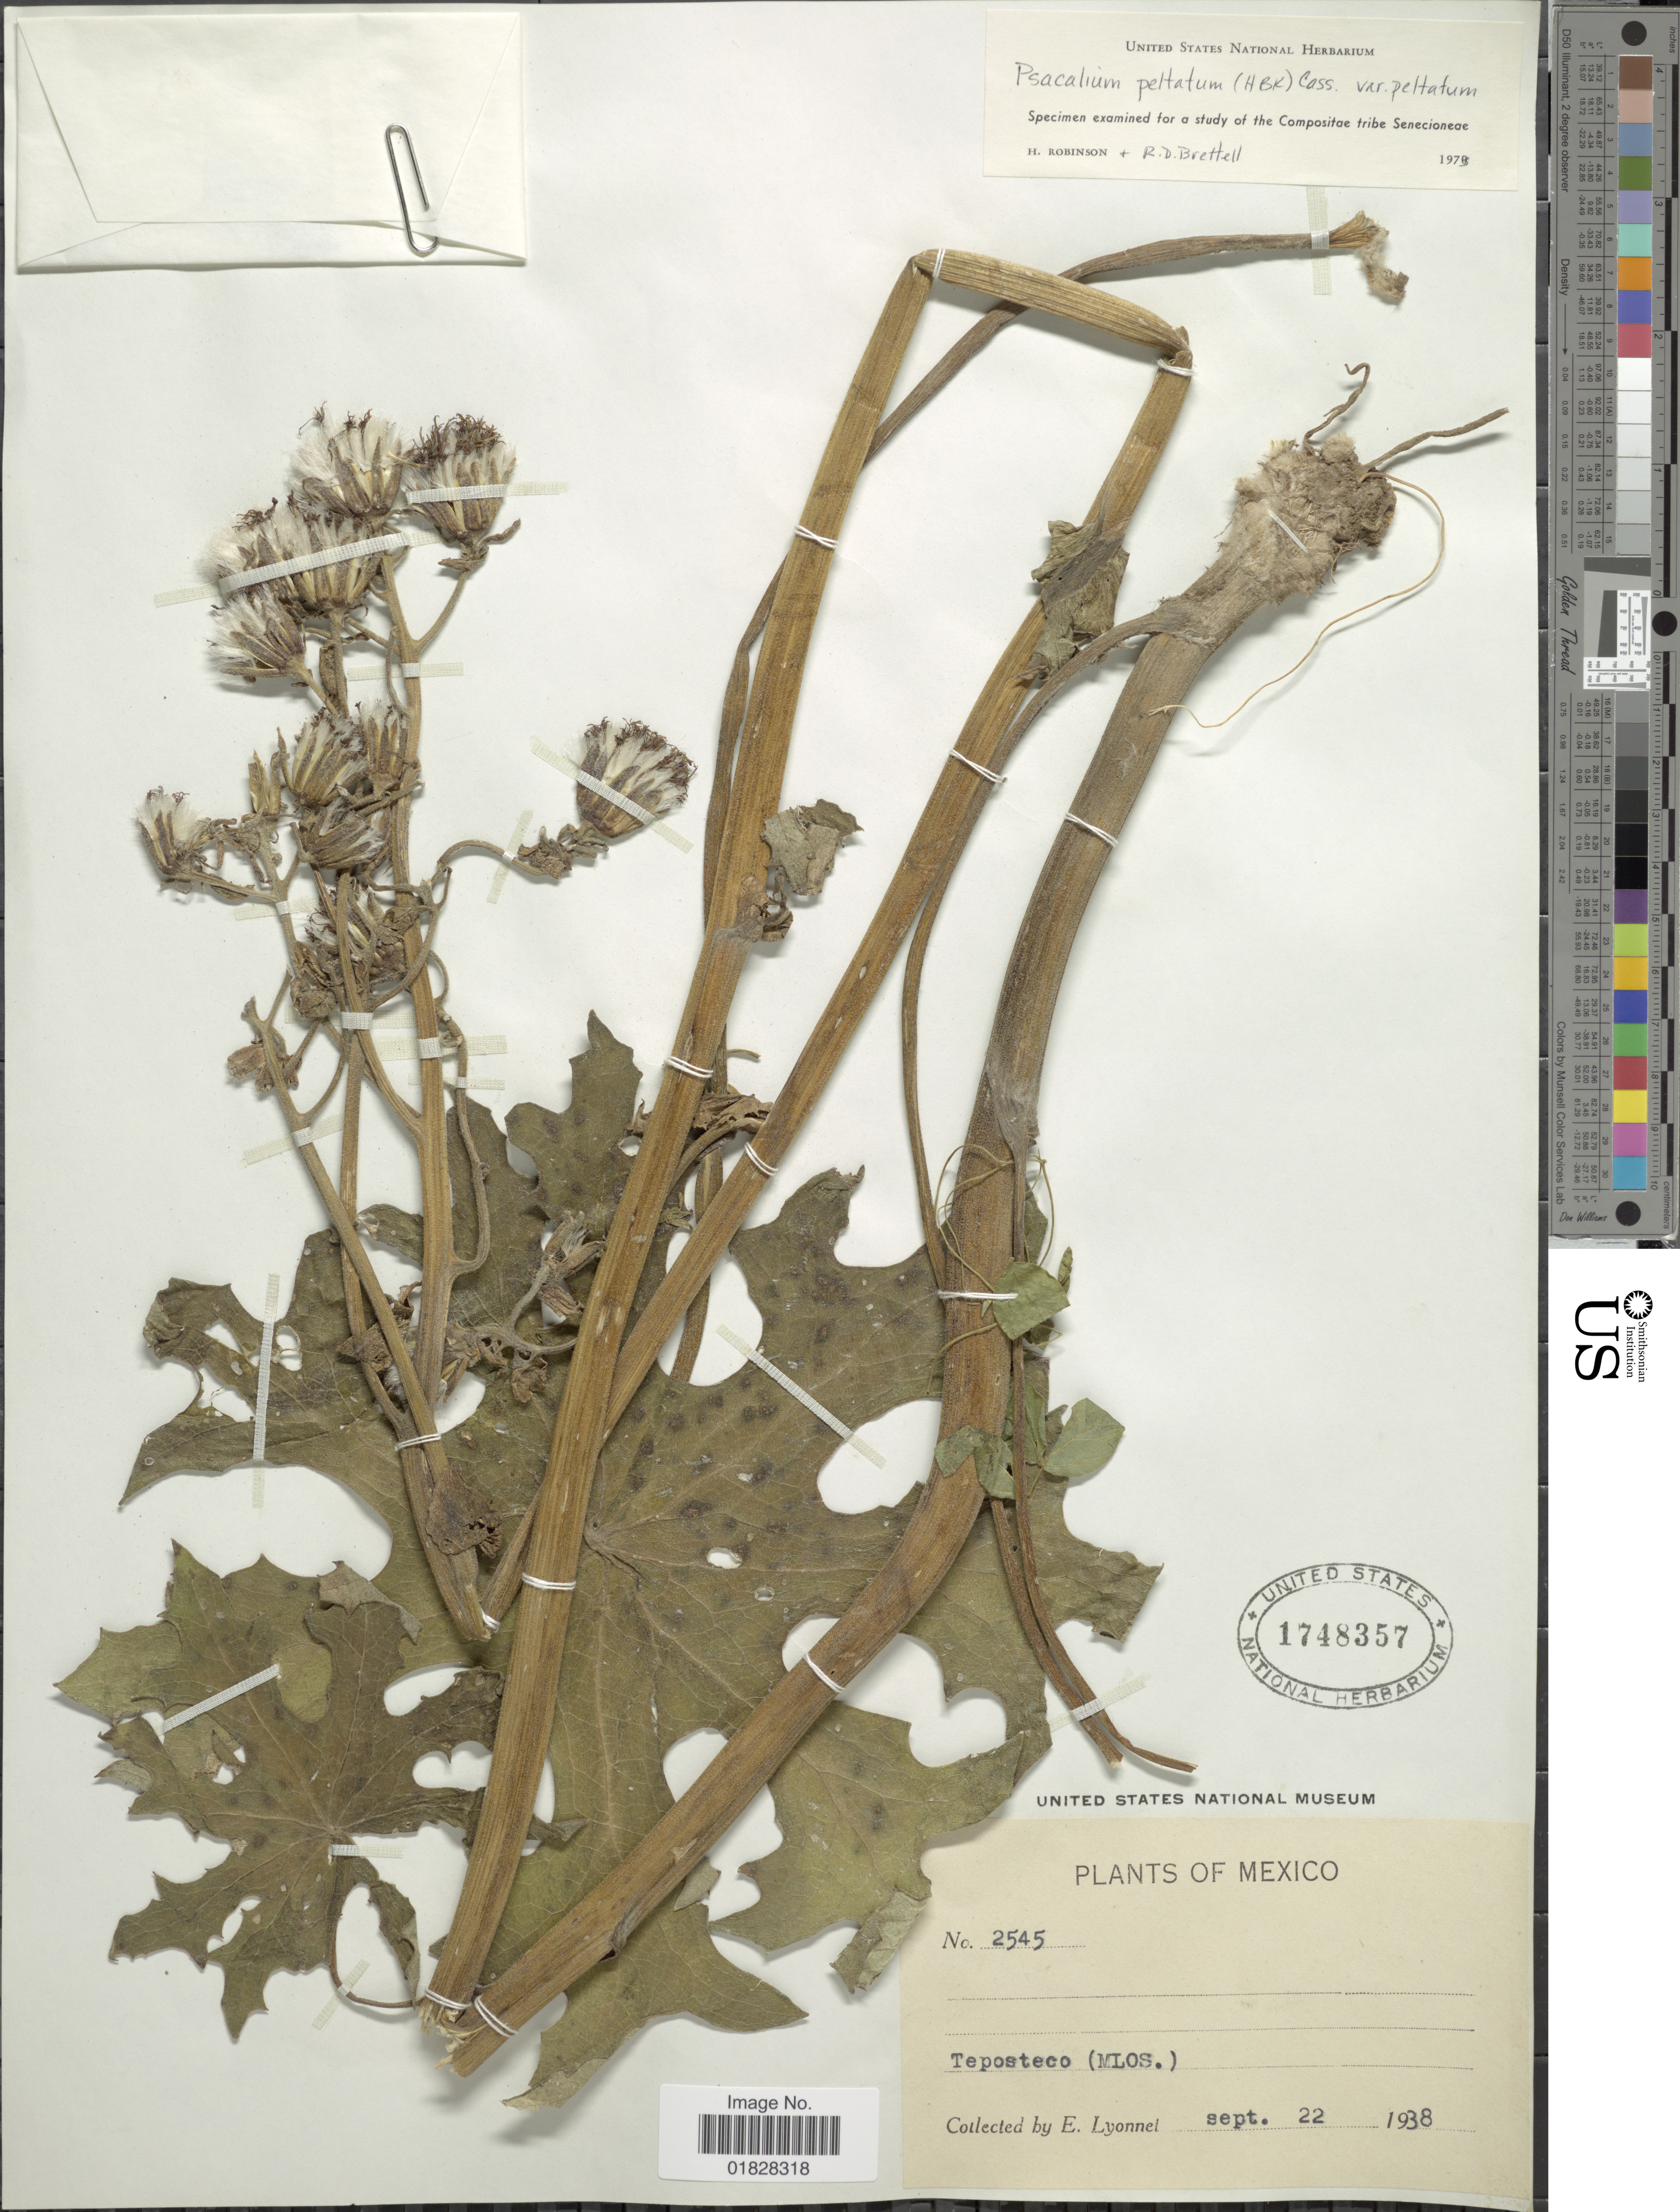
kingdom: Plantae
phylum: Tracheophyta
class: Magnoliopsida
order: Asterales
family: Asteraceae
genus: Psacalium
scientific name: Psacalium peltatum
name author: Cass.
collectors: E. Lyonnet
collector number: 2545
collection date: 1938-09-22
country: Mexico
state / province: Morelos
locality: Teposteco (Mlos.)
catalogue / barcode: US 1748357